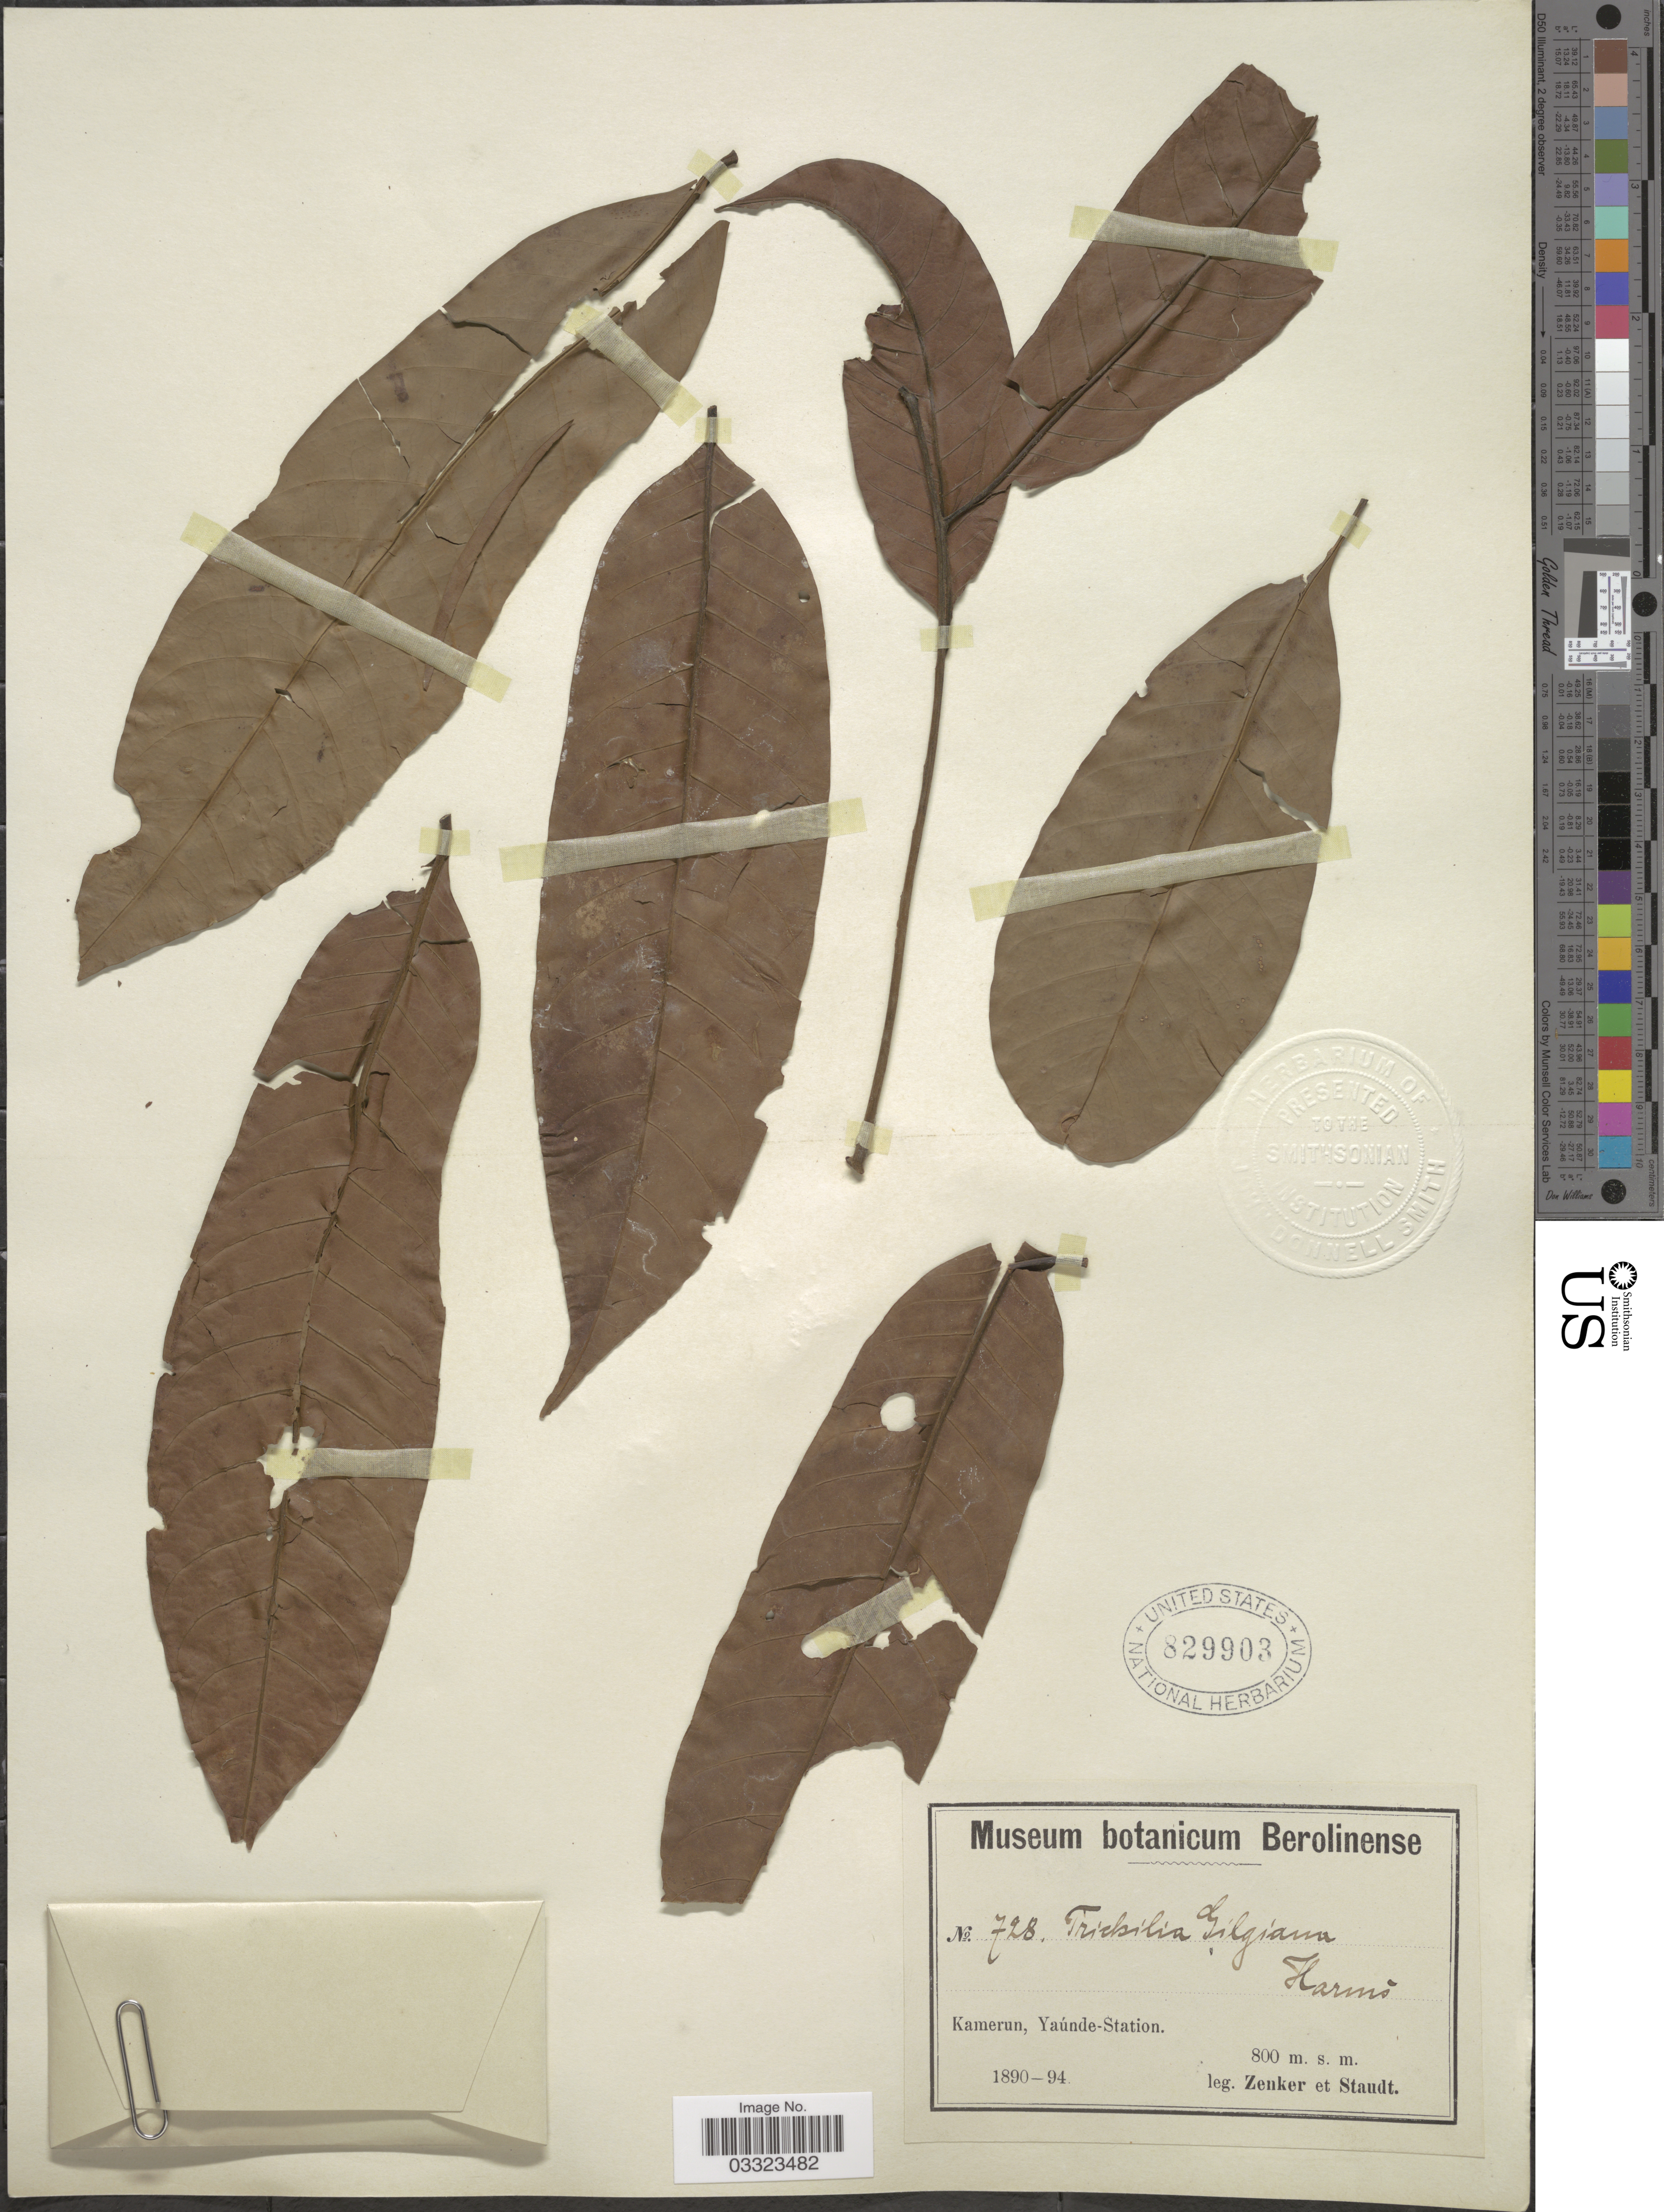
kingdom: Plantae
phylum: Tracheophyta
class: Magnoliopsida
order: Sapindales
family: Meliaceae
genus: Trichilia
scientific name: Trichilia gilgiana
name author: Harms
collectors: Zenker, -- & -. Staudt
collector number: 728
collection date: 1890/1894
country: Cameroon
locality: Yaúnde-Station.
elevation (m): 800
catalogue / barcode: US 829903